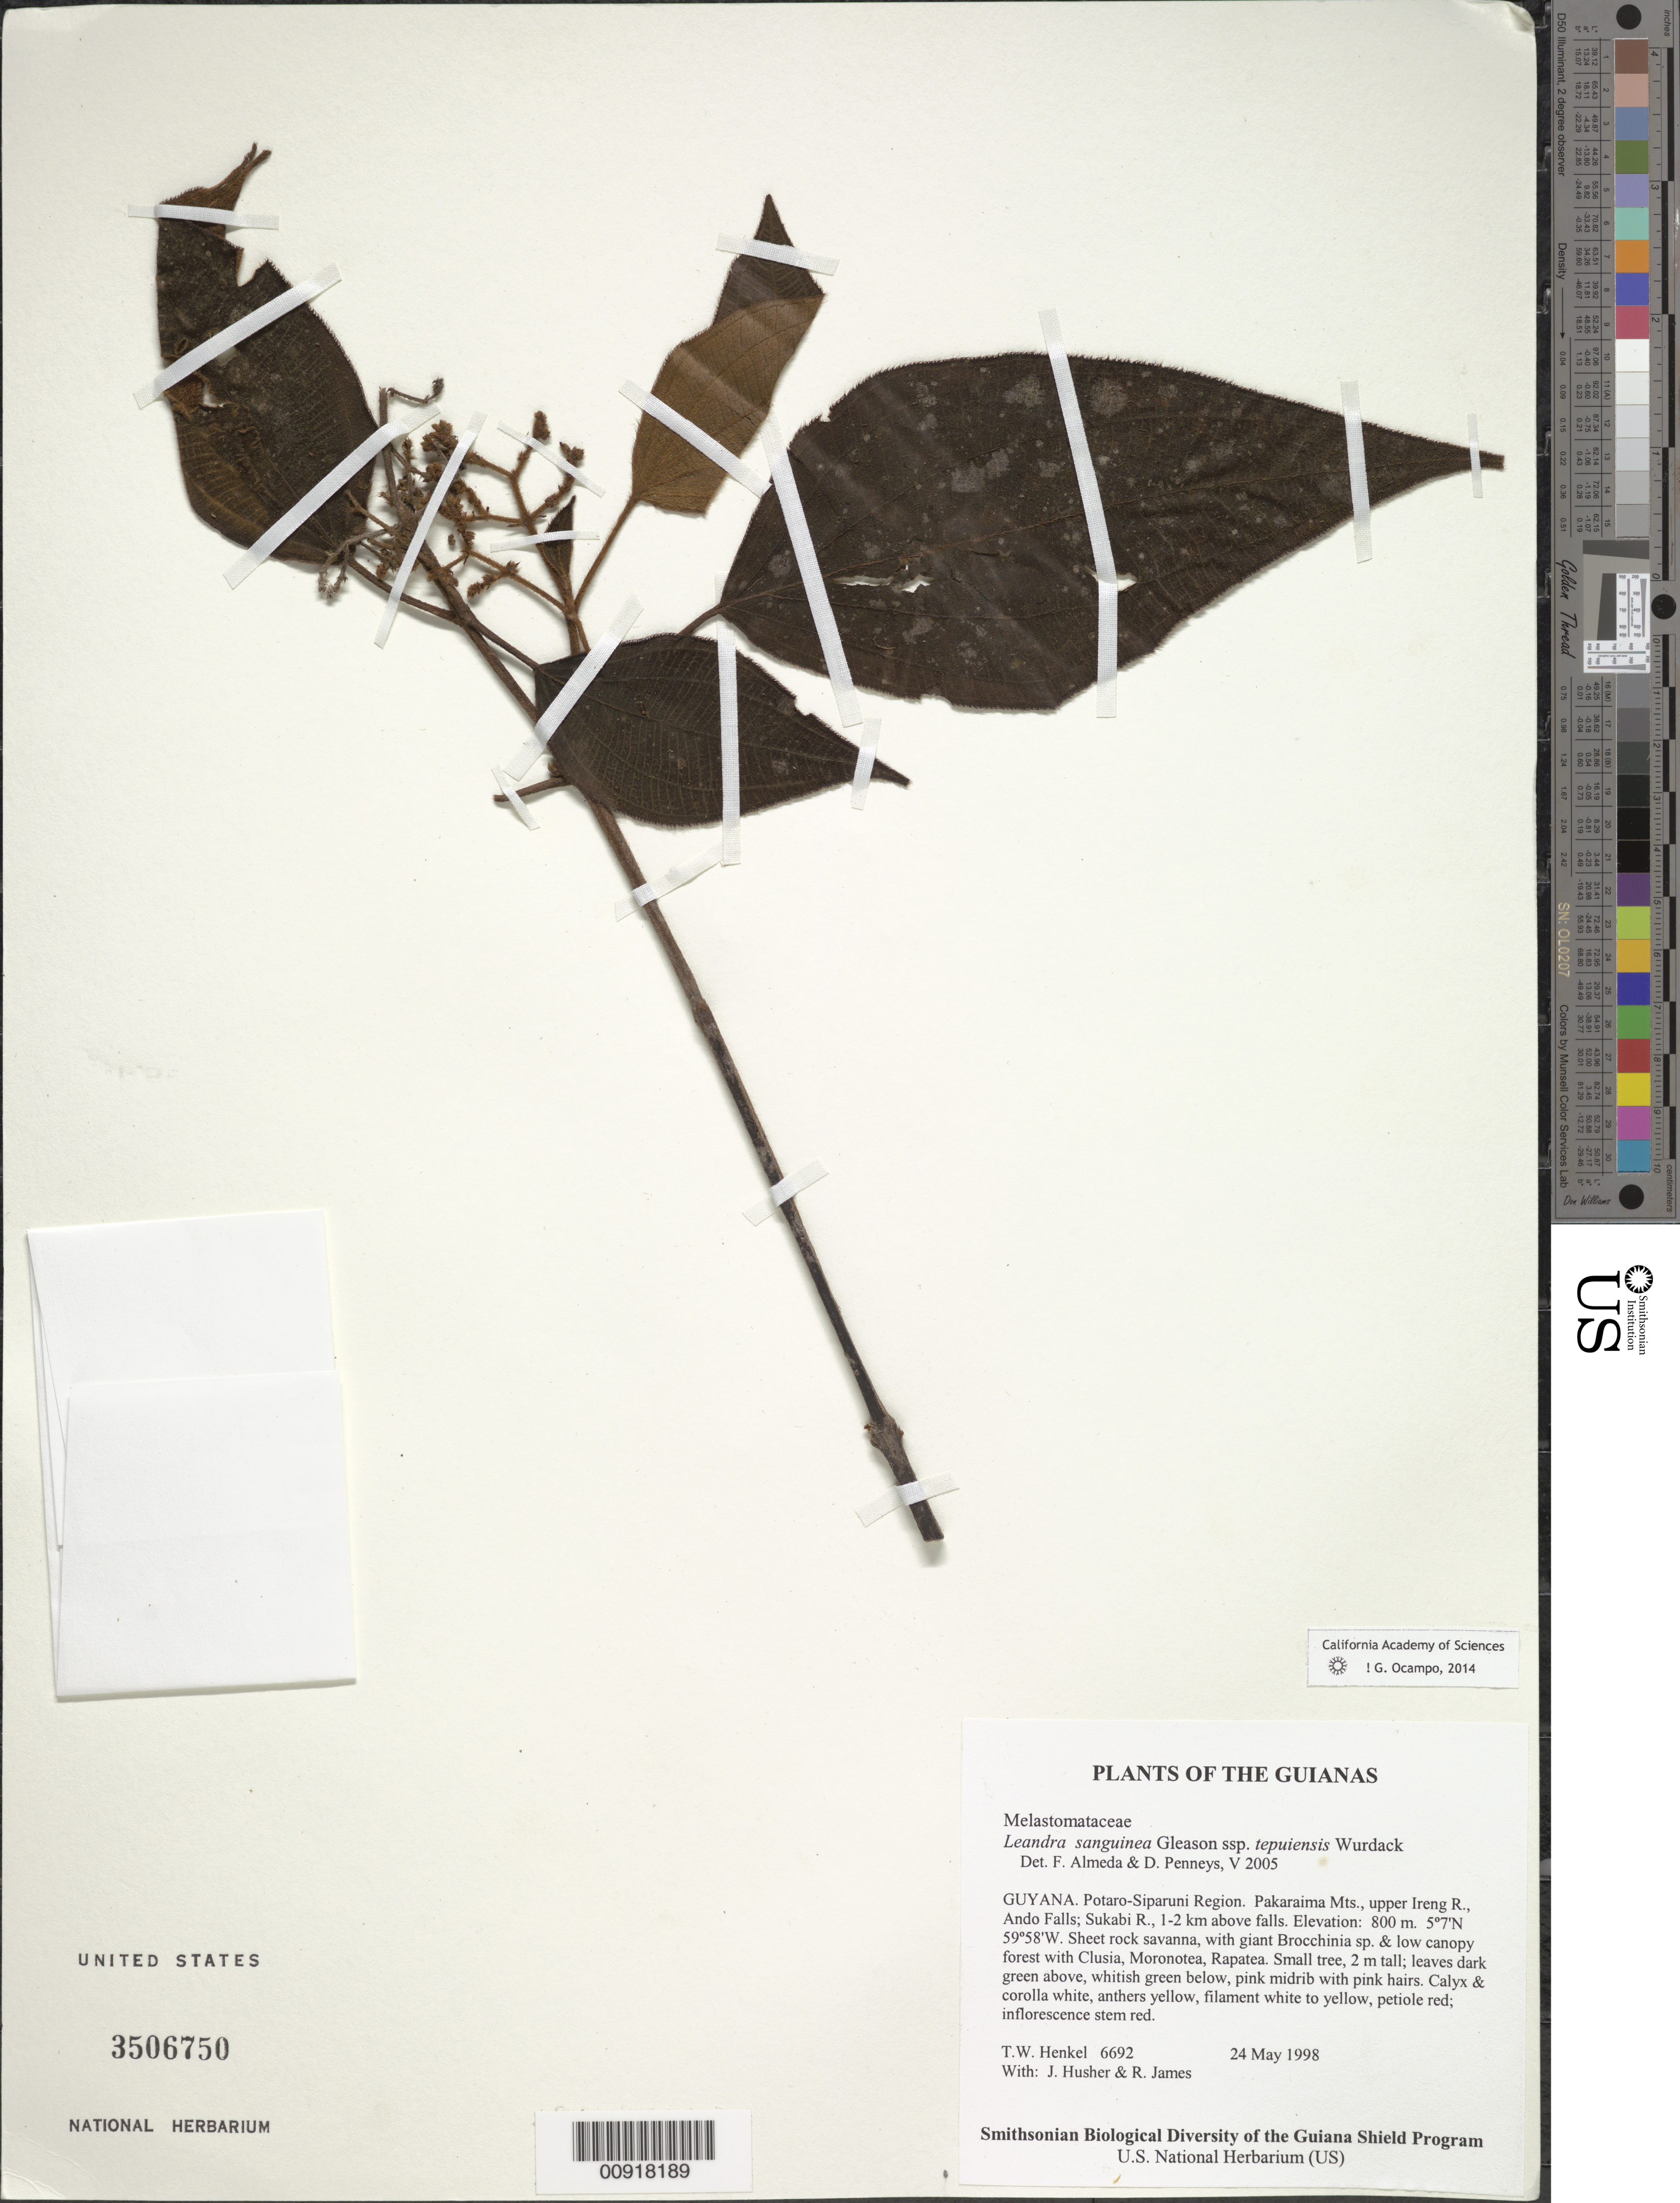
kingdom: Plantae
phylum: Tracheophyta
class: Magnoliopsida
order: Myrtales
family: Melastomataceae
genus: Leandra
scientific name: Leandra sanguinea subsp. tepuiensis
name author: Wurdack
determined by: Almeda, F.; Penneys, D. S.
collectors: T. Henkel, J. Husher & R. James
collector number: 6692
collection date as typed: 24 May 1998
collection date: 1998-05-24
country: Guyana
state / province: Potaro-Siparuni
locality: Pakaraima Mts., upper Ireng R., Ando Falls; Sukabi R., 1-2 km above falls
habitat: Sheet rock savanna, with giant Brocchinia sp. & low canopy forest with Clusia, Moronotea, Rapatea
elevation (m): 800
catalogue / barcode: US 3506750